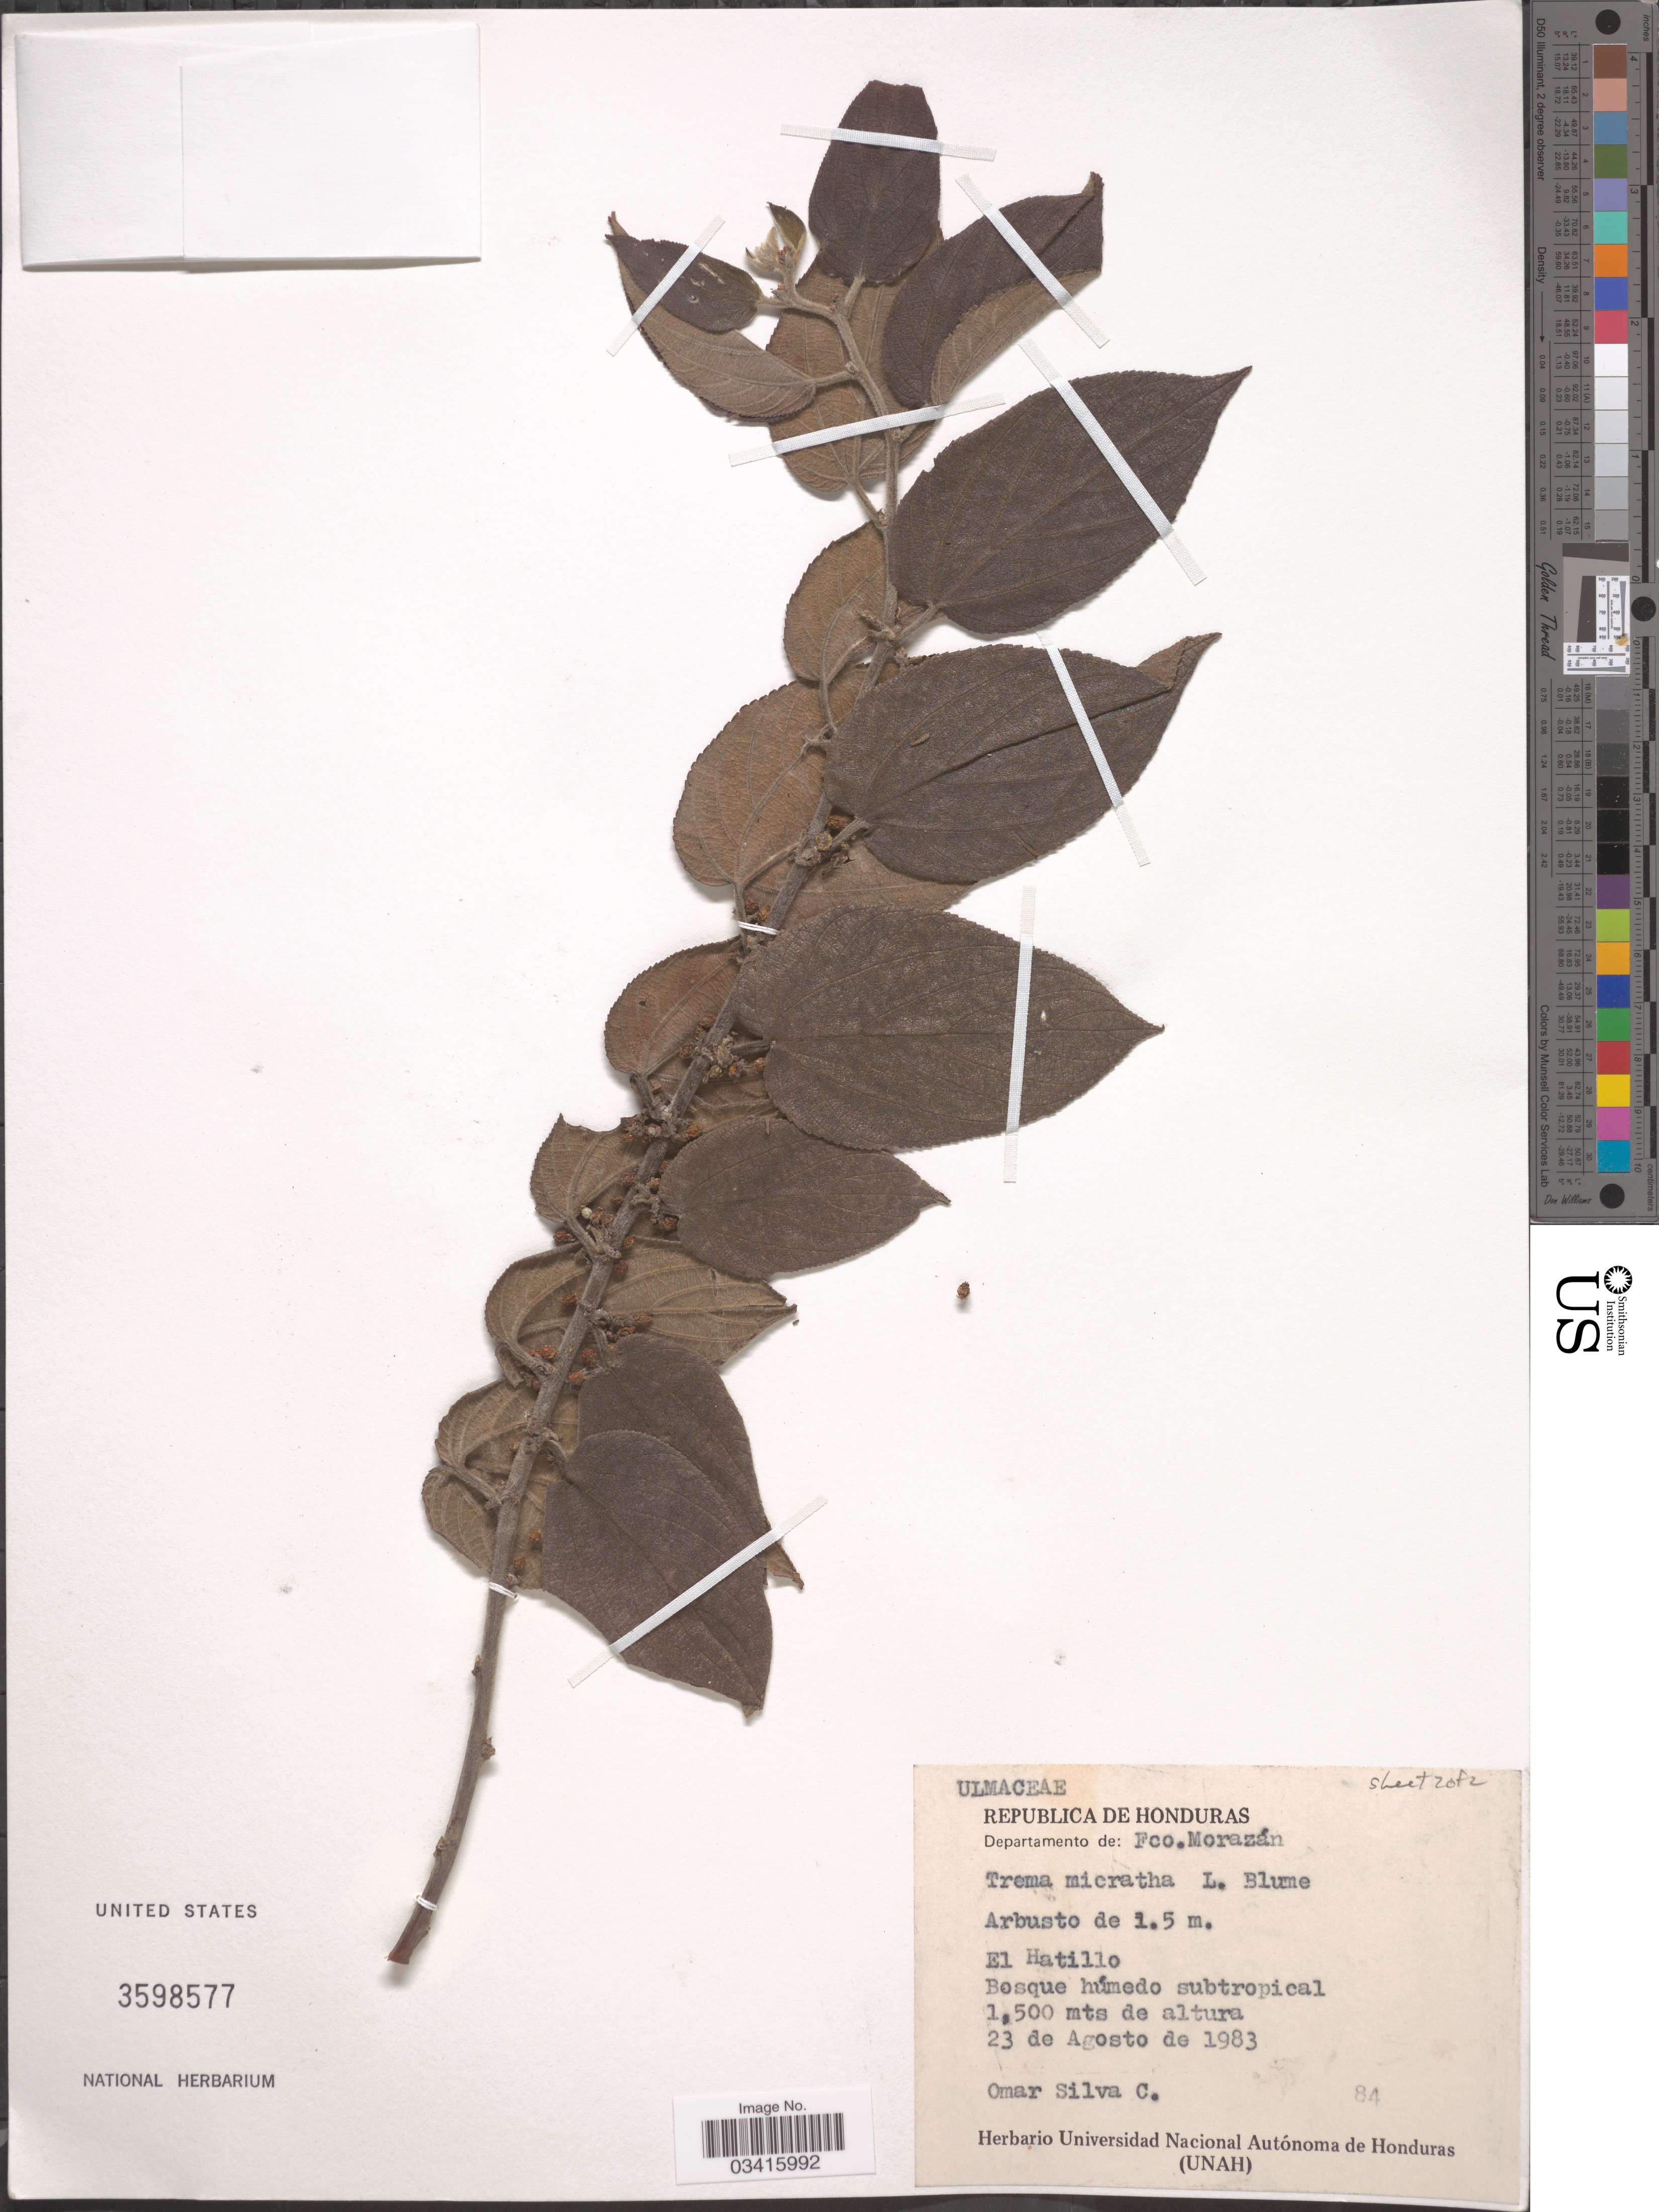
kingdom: Plantae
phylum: Tracheophyta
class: Magnoliopsida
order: Rosales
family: Cannabaceae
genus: Trema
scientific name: Trema micranthum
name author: (L.) Blume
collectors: O. Silva C.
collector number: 84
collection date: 1983-08-23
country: Honduras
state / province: Fco. Morazán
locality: Departamento de: Fco. Morazán. El Hatillo.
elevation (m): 1500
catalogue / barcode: US 3598577